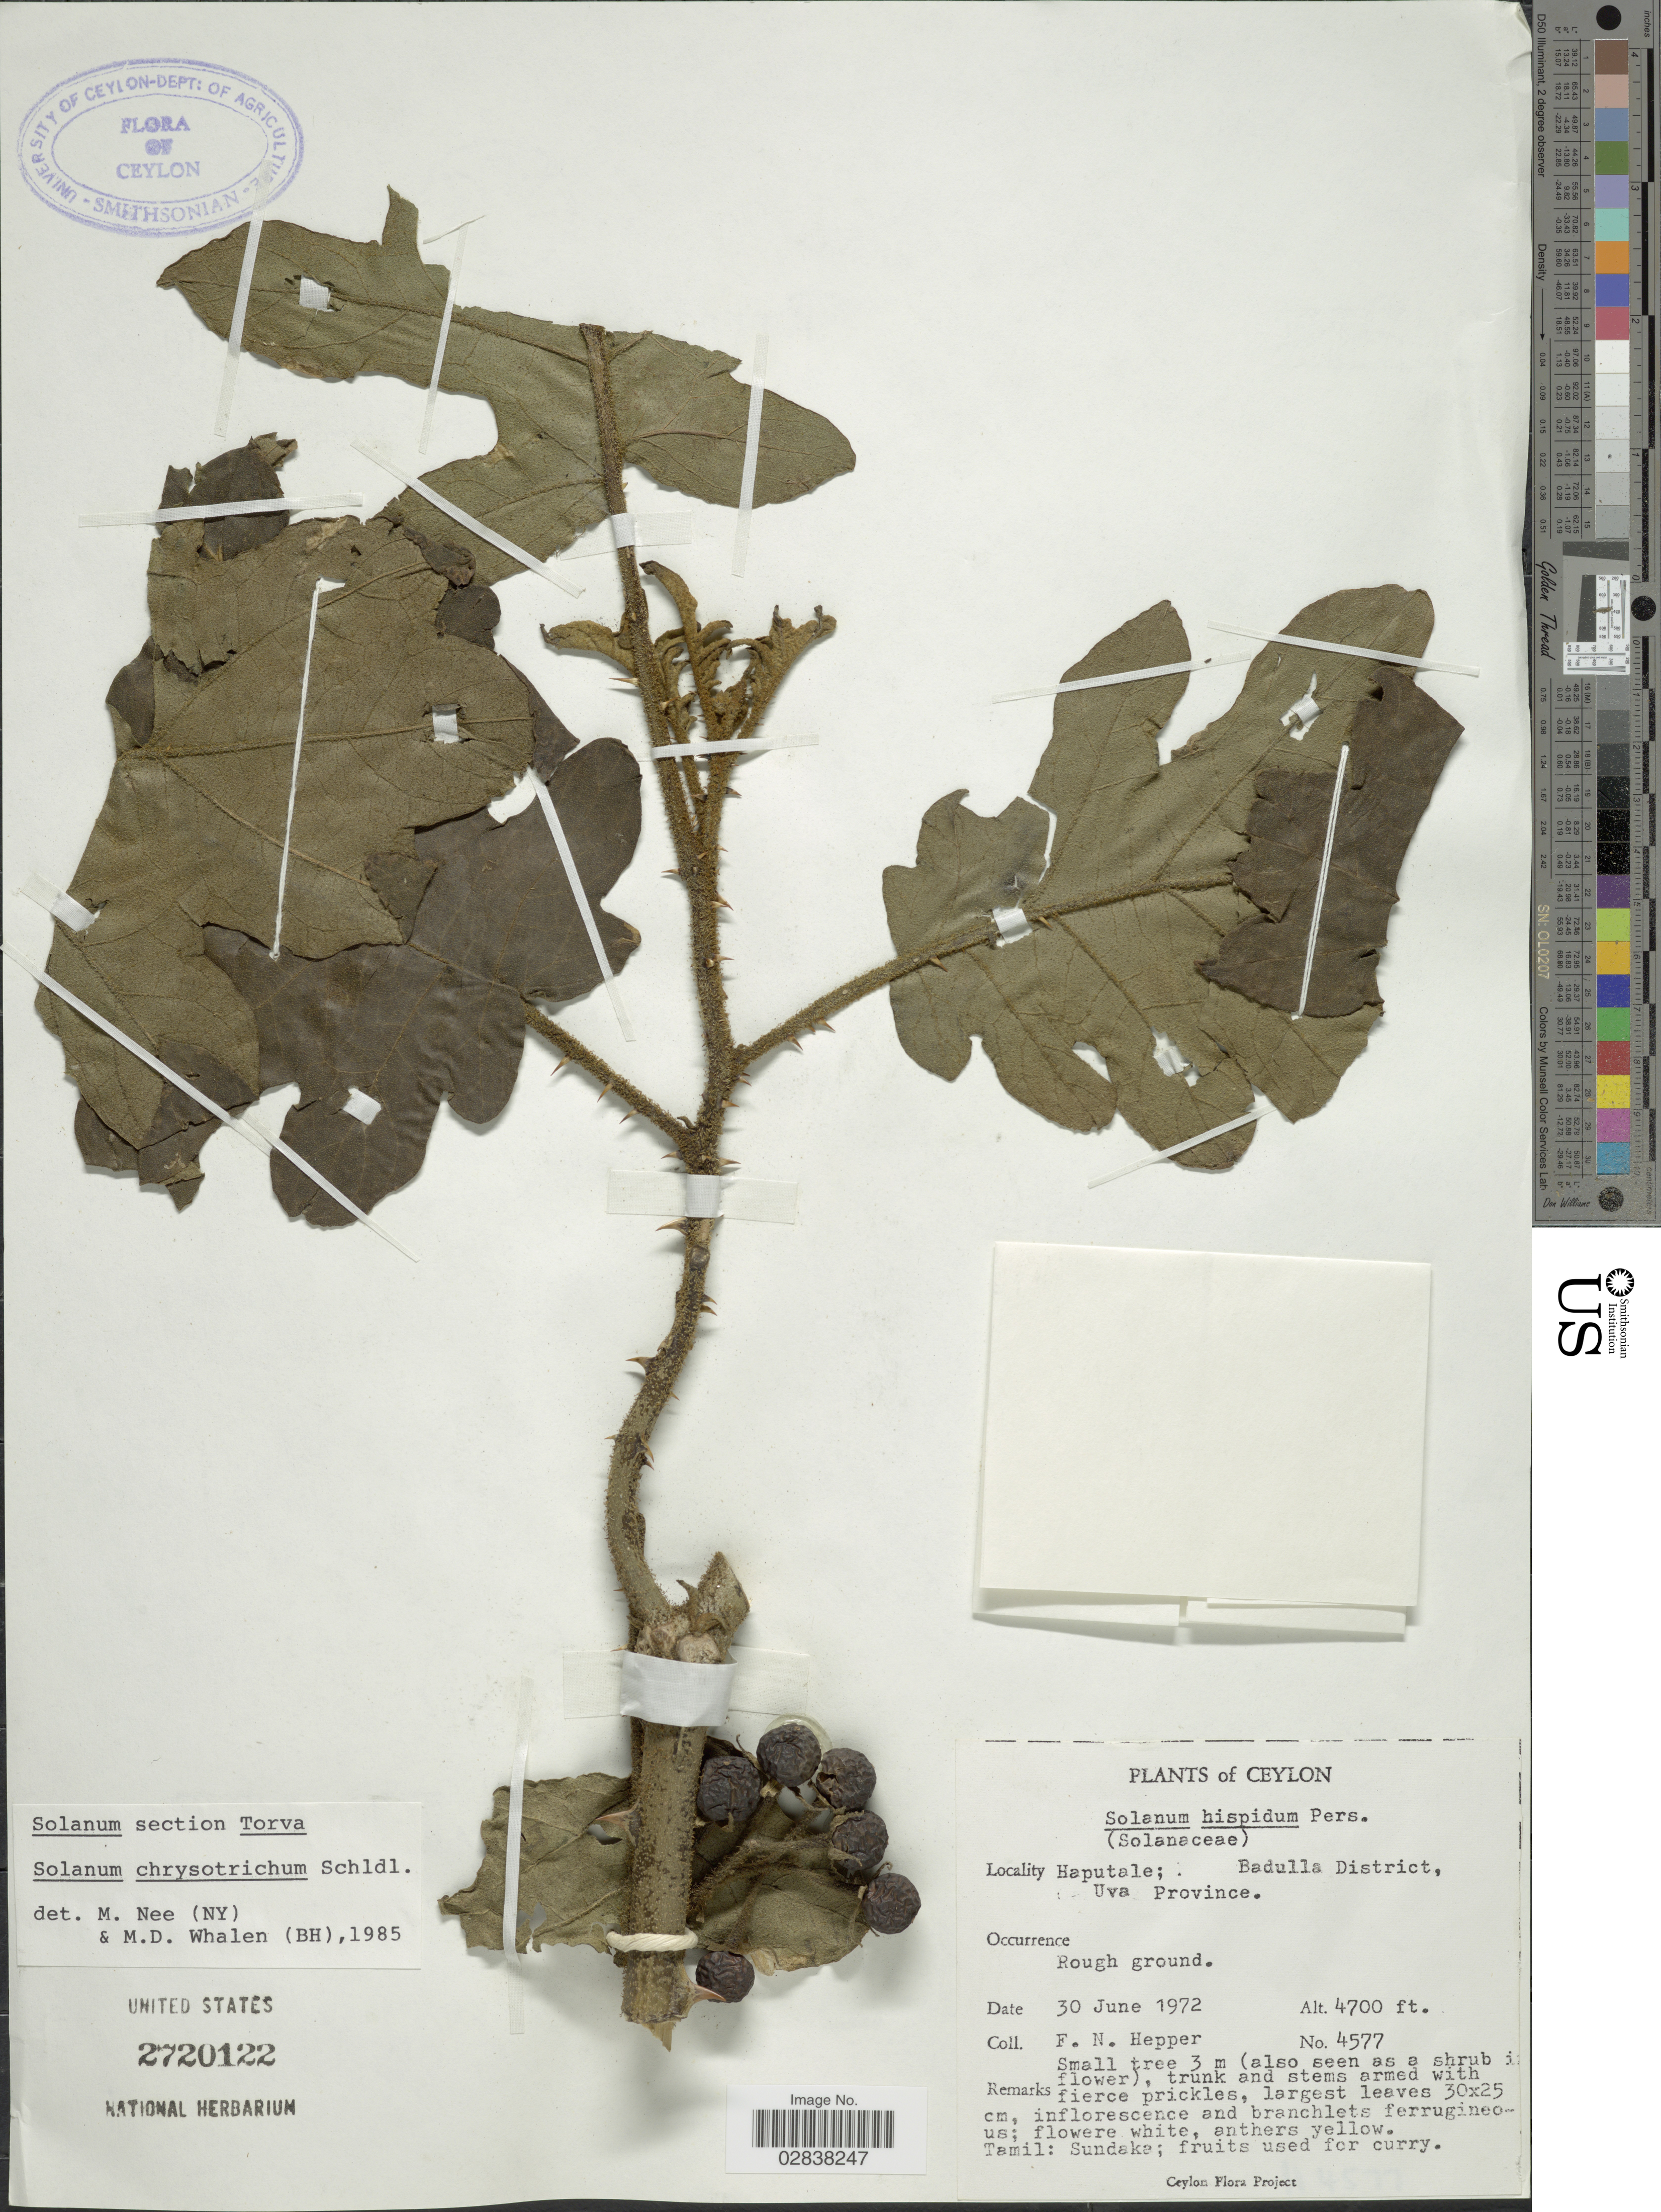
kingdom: Plantae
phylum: Tracheophyta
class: Magnoliopsida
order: Solanales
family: Solanaceae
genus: Solanum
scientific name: Solanum chrysotrichum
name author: Schltdl.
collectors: F. Hepper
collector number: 4577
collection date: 1972-06-30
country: Sri Lanka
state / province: Uva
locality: Ceylon, Haputale, Badulla District.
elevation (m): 1433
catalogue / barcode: US 2720122